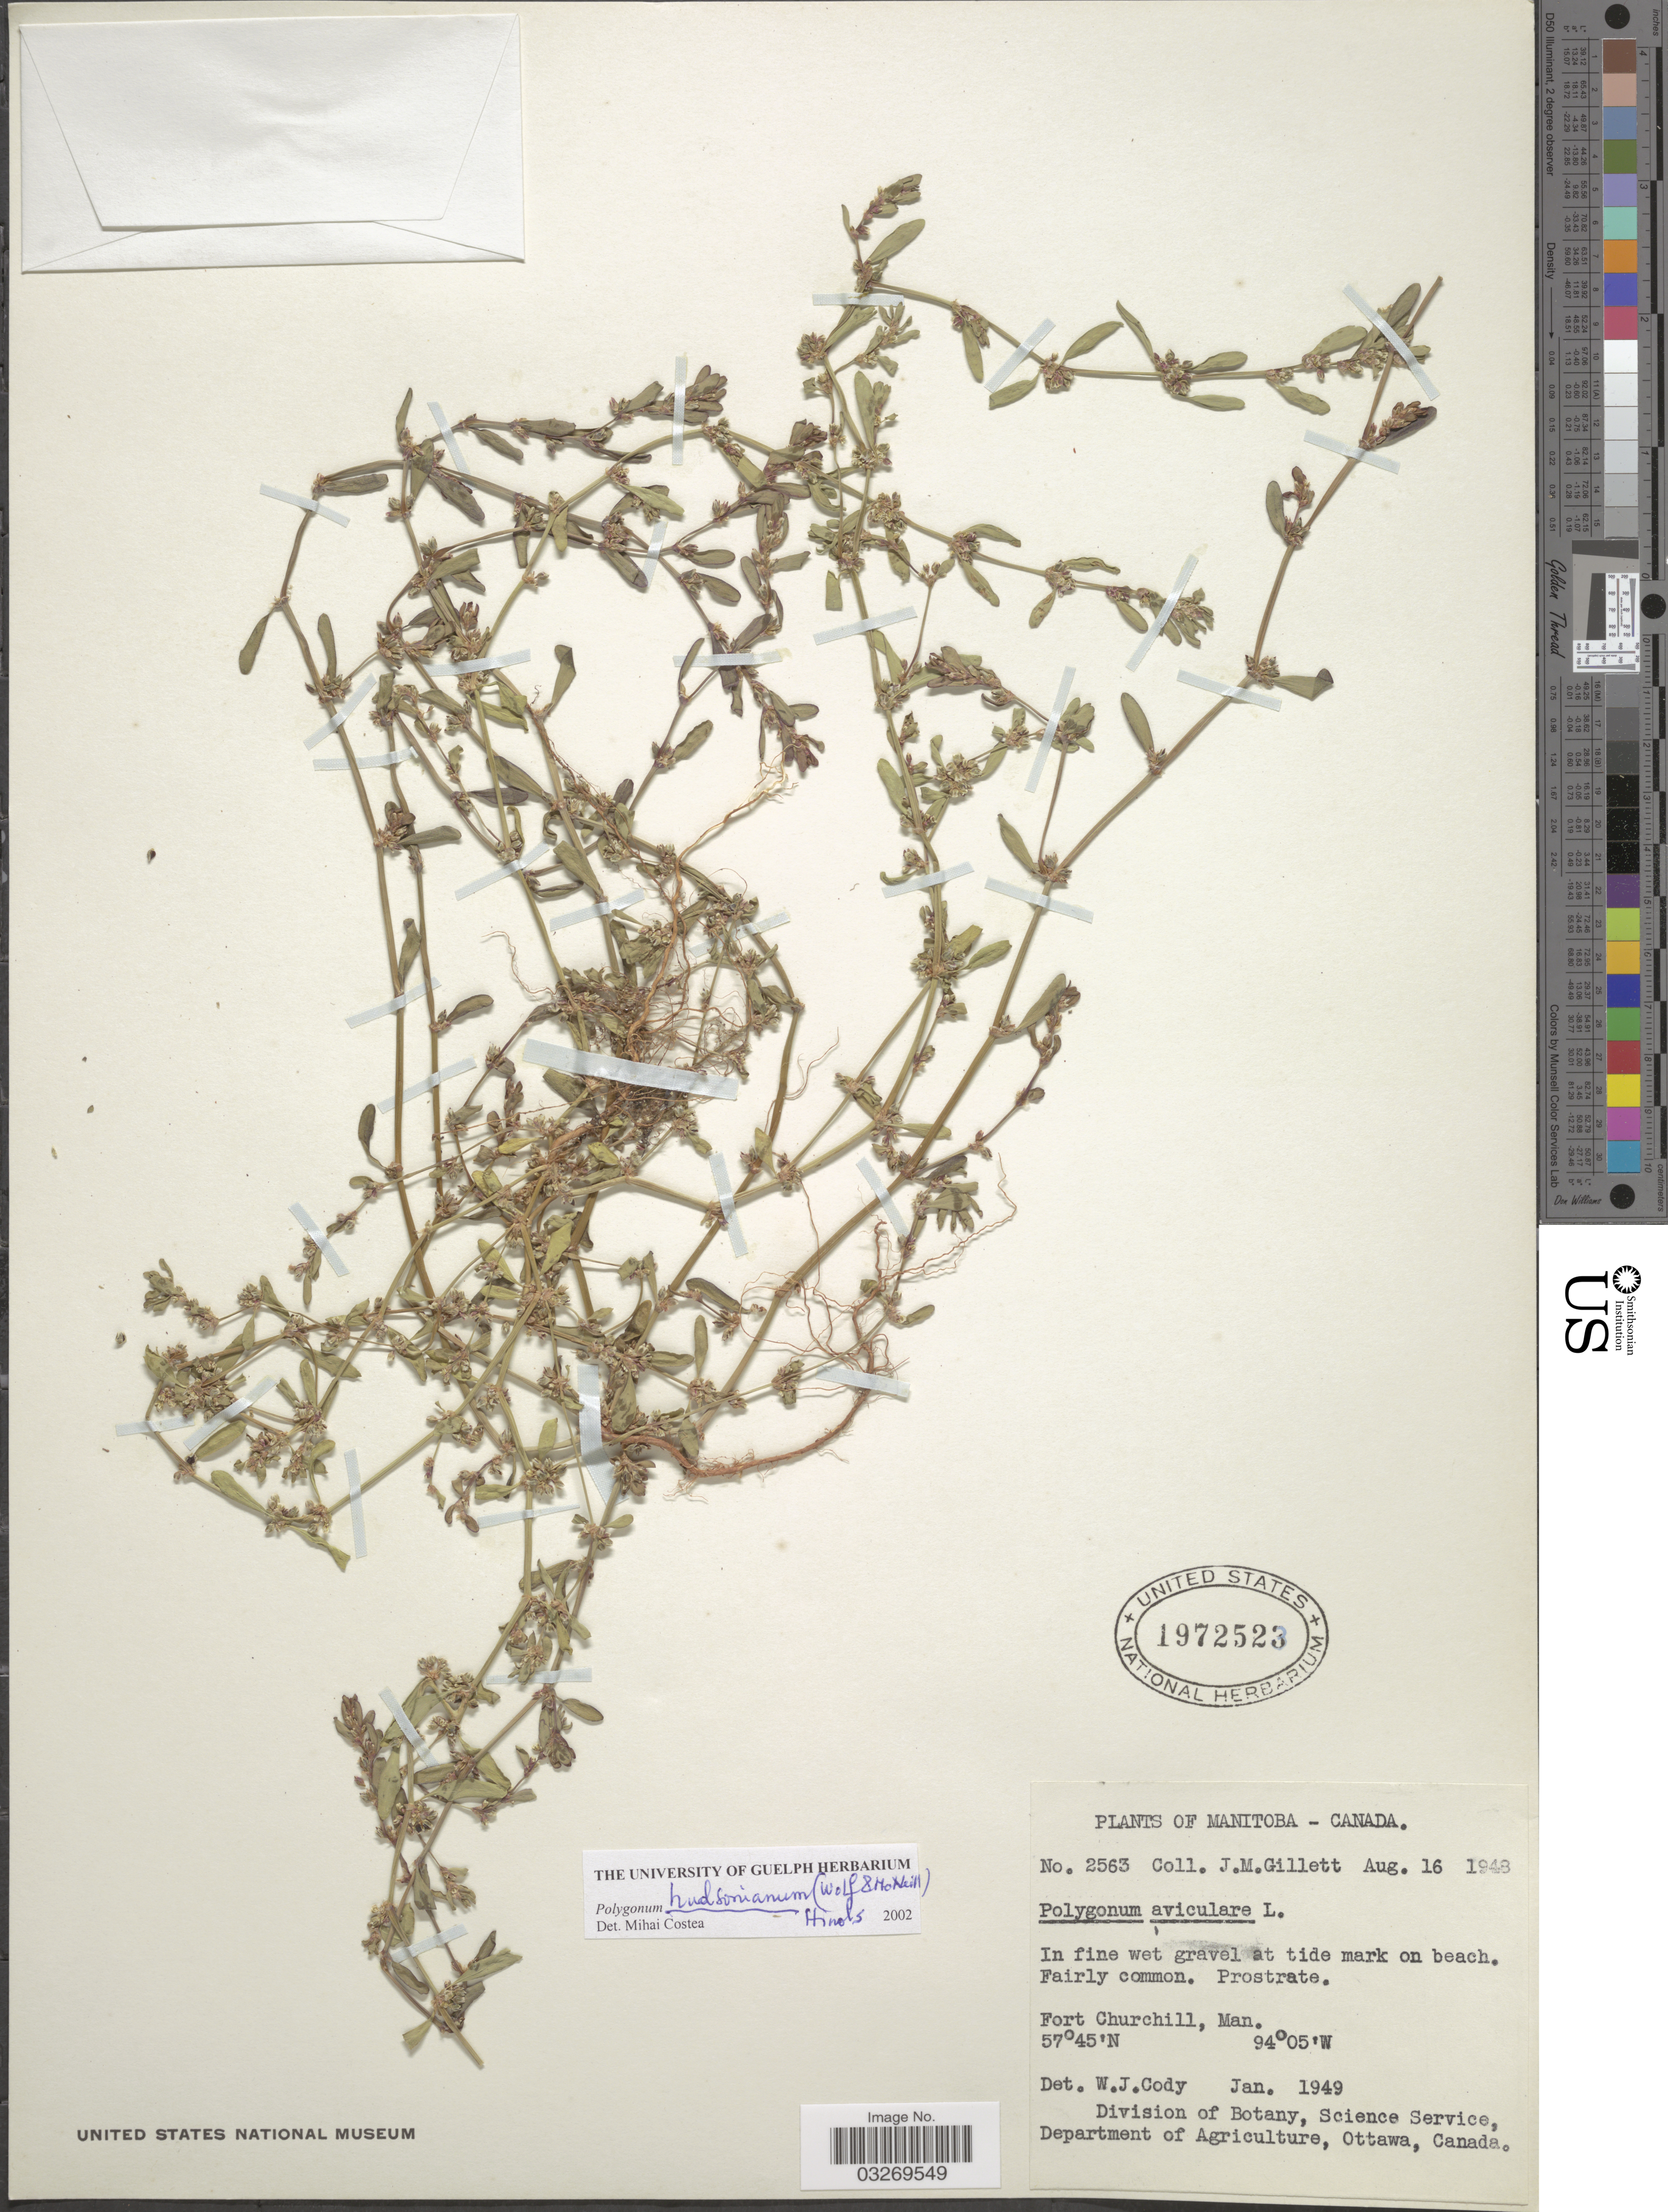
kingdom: Plantae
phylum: Tracheophyta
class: Magnoliopsida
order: Caryophyllales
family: Polygonaceae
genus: Polygonum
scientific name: Polygonum hudsonianum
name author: (S.J. Wolf & McNeill) H.R. Hinds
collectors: J. M. Gillett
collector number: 2563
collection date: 1948-08-16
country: Canada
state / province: Manitoba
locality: Fort Churchill, Man.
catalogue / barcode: US 1972523